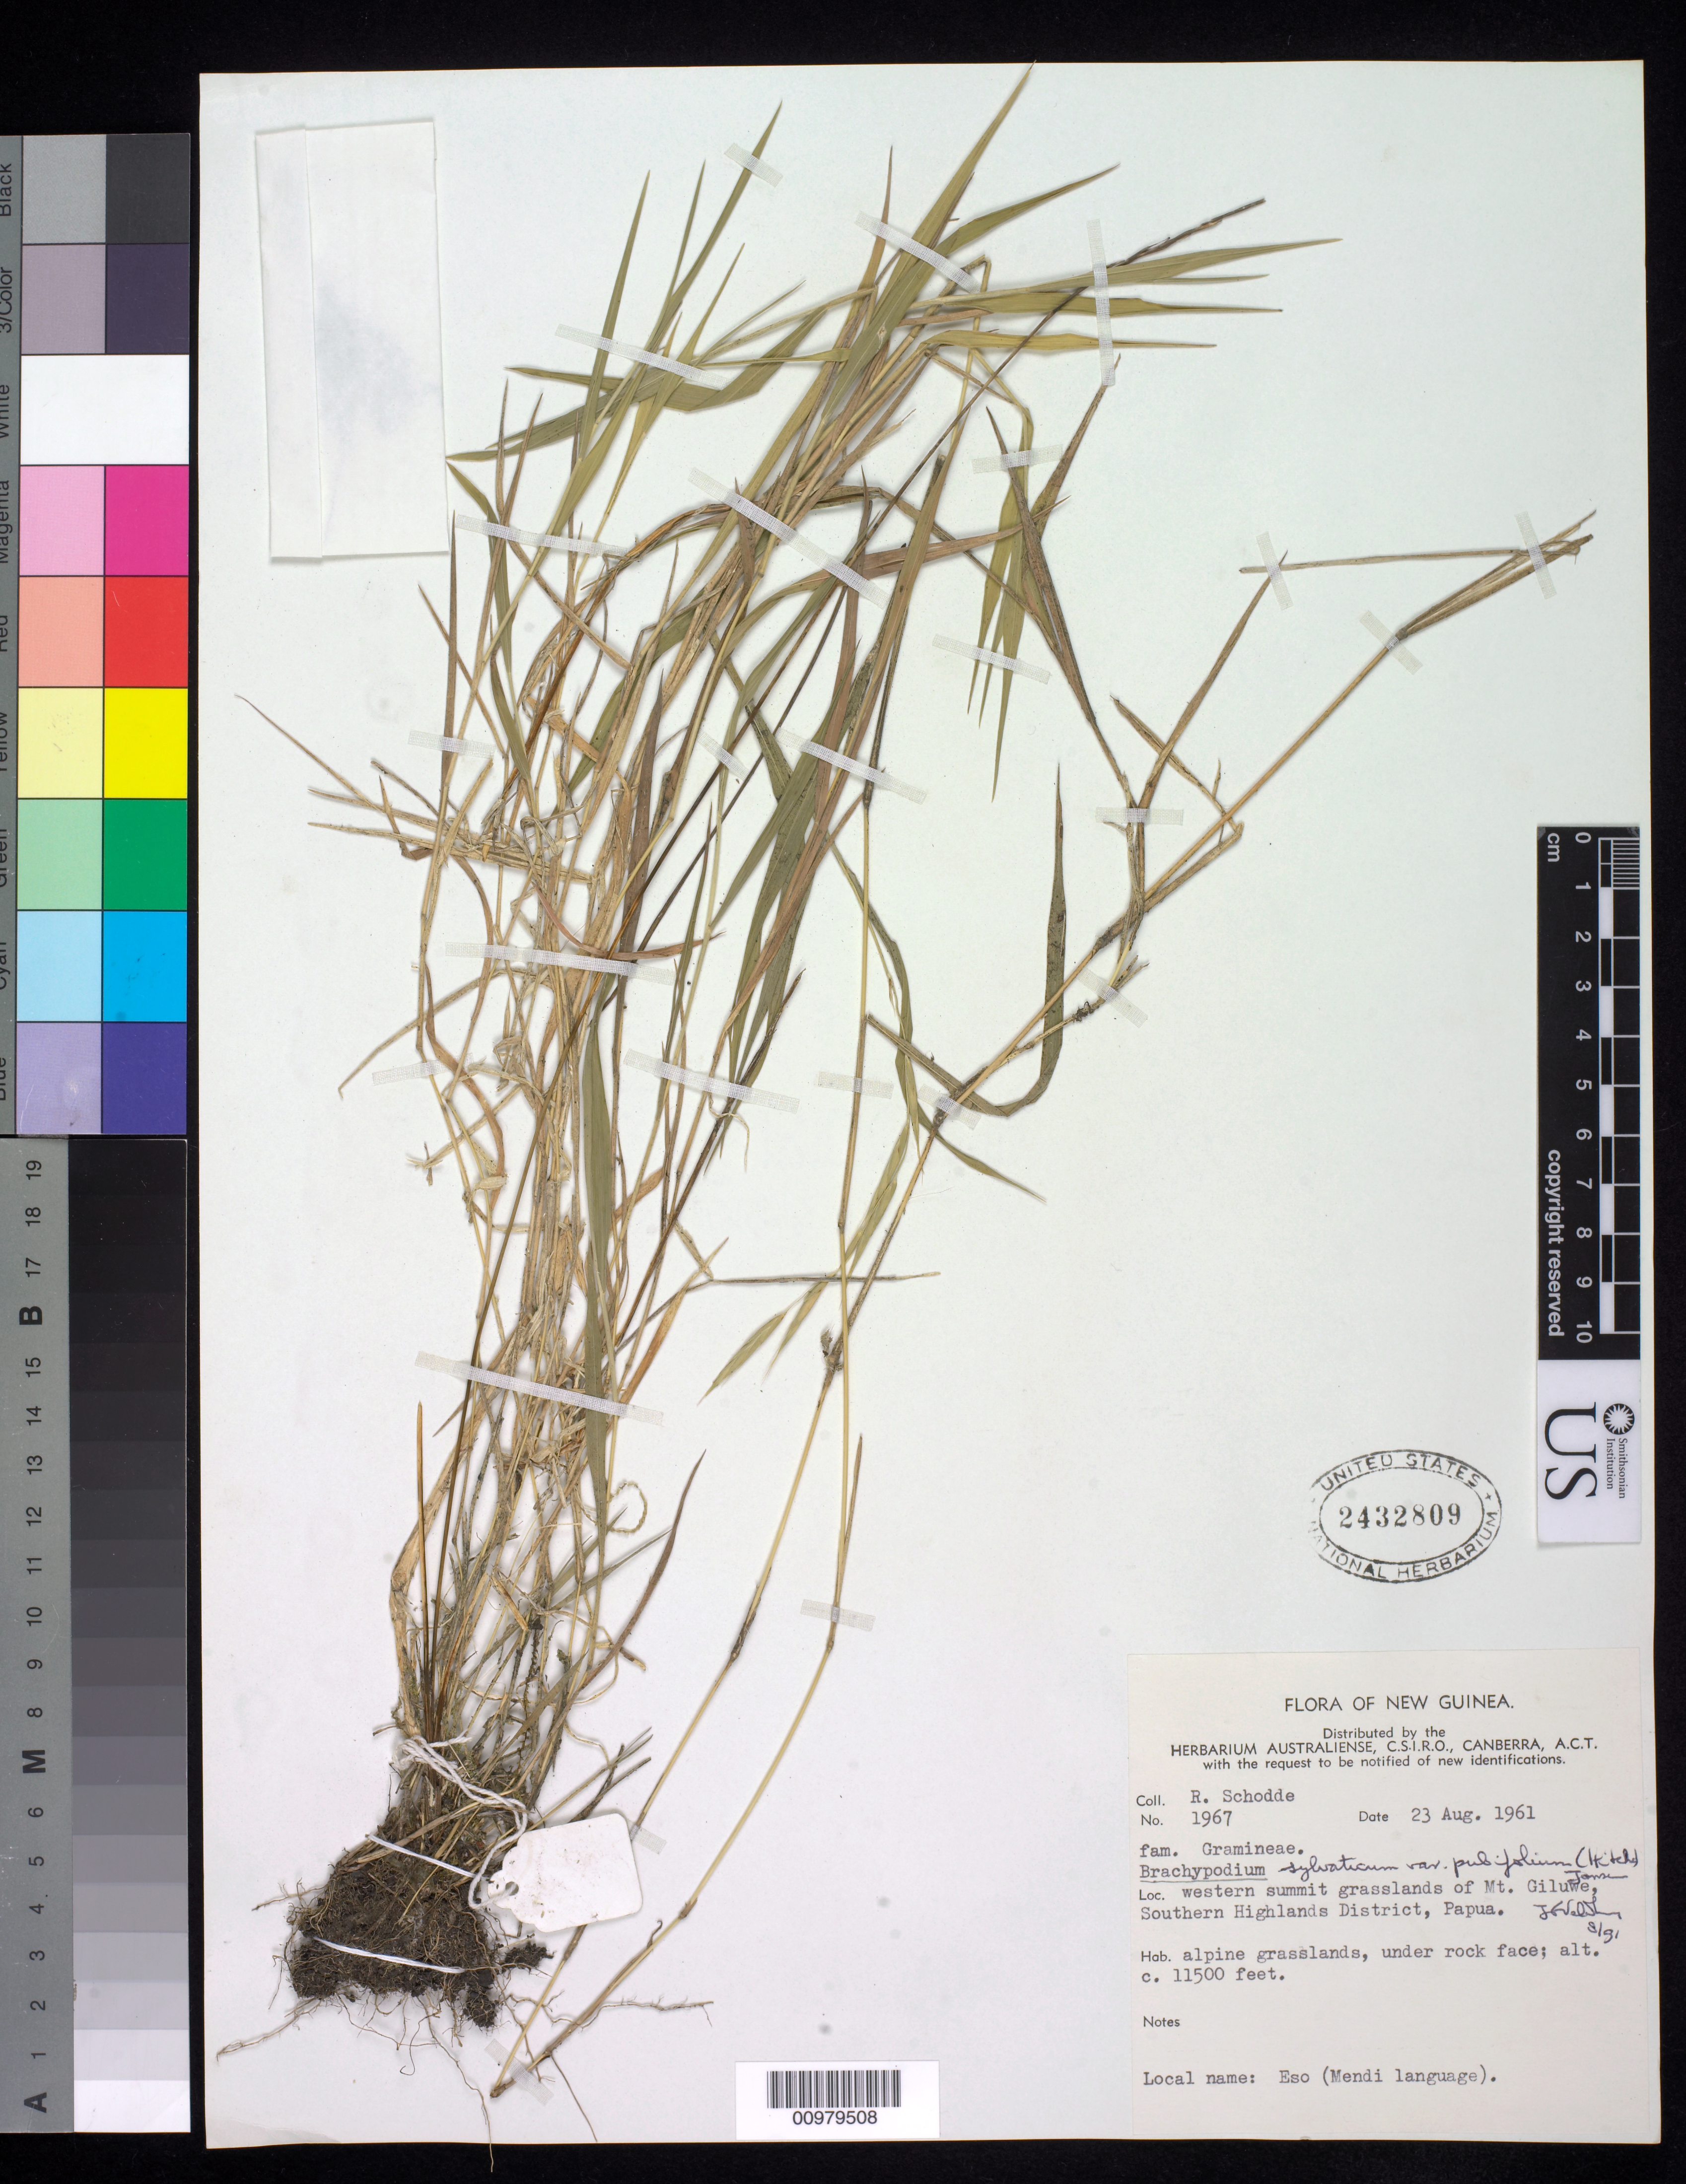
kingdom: Plantae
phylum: Tracheophyta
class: Liliopsida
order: Poales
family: Poaceae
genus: Brachypodium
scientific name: Brachypodium sylvaticum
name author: (Huds.) P. Beauv.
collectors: R. Schodde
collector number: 1967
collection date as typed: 23 Aug 1961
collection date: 1961-08-23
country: Papua New Guinea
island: New Guinea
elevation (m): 3505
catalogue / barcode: US 2432809